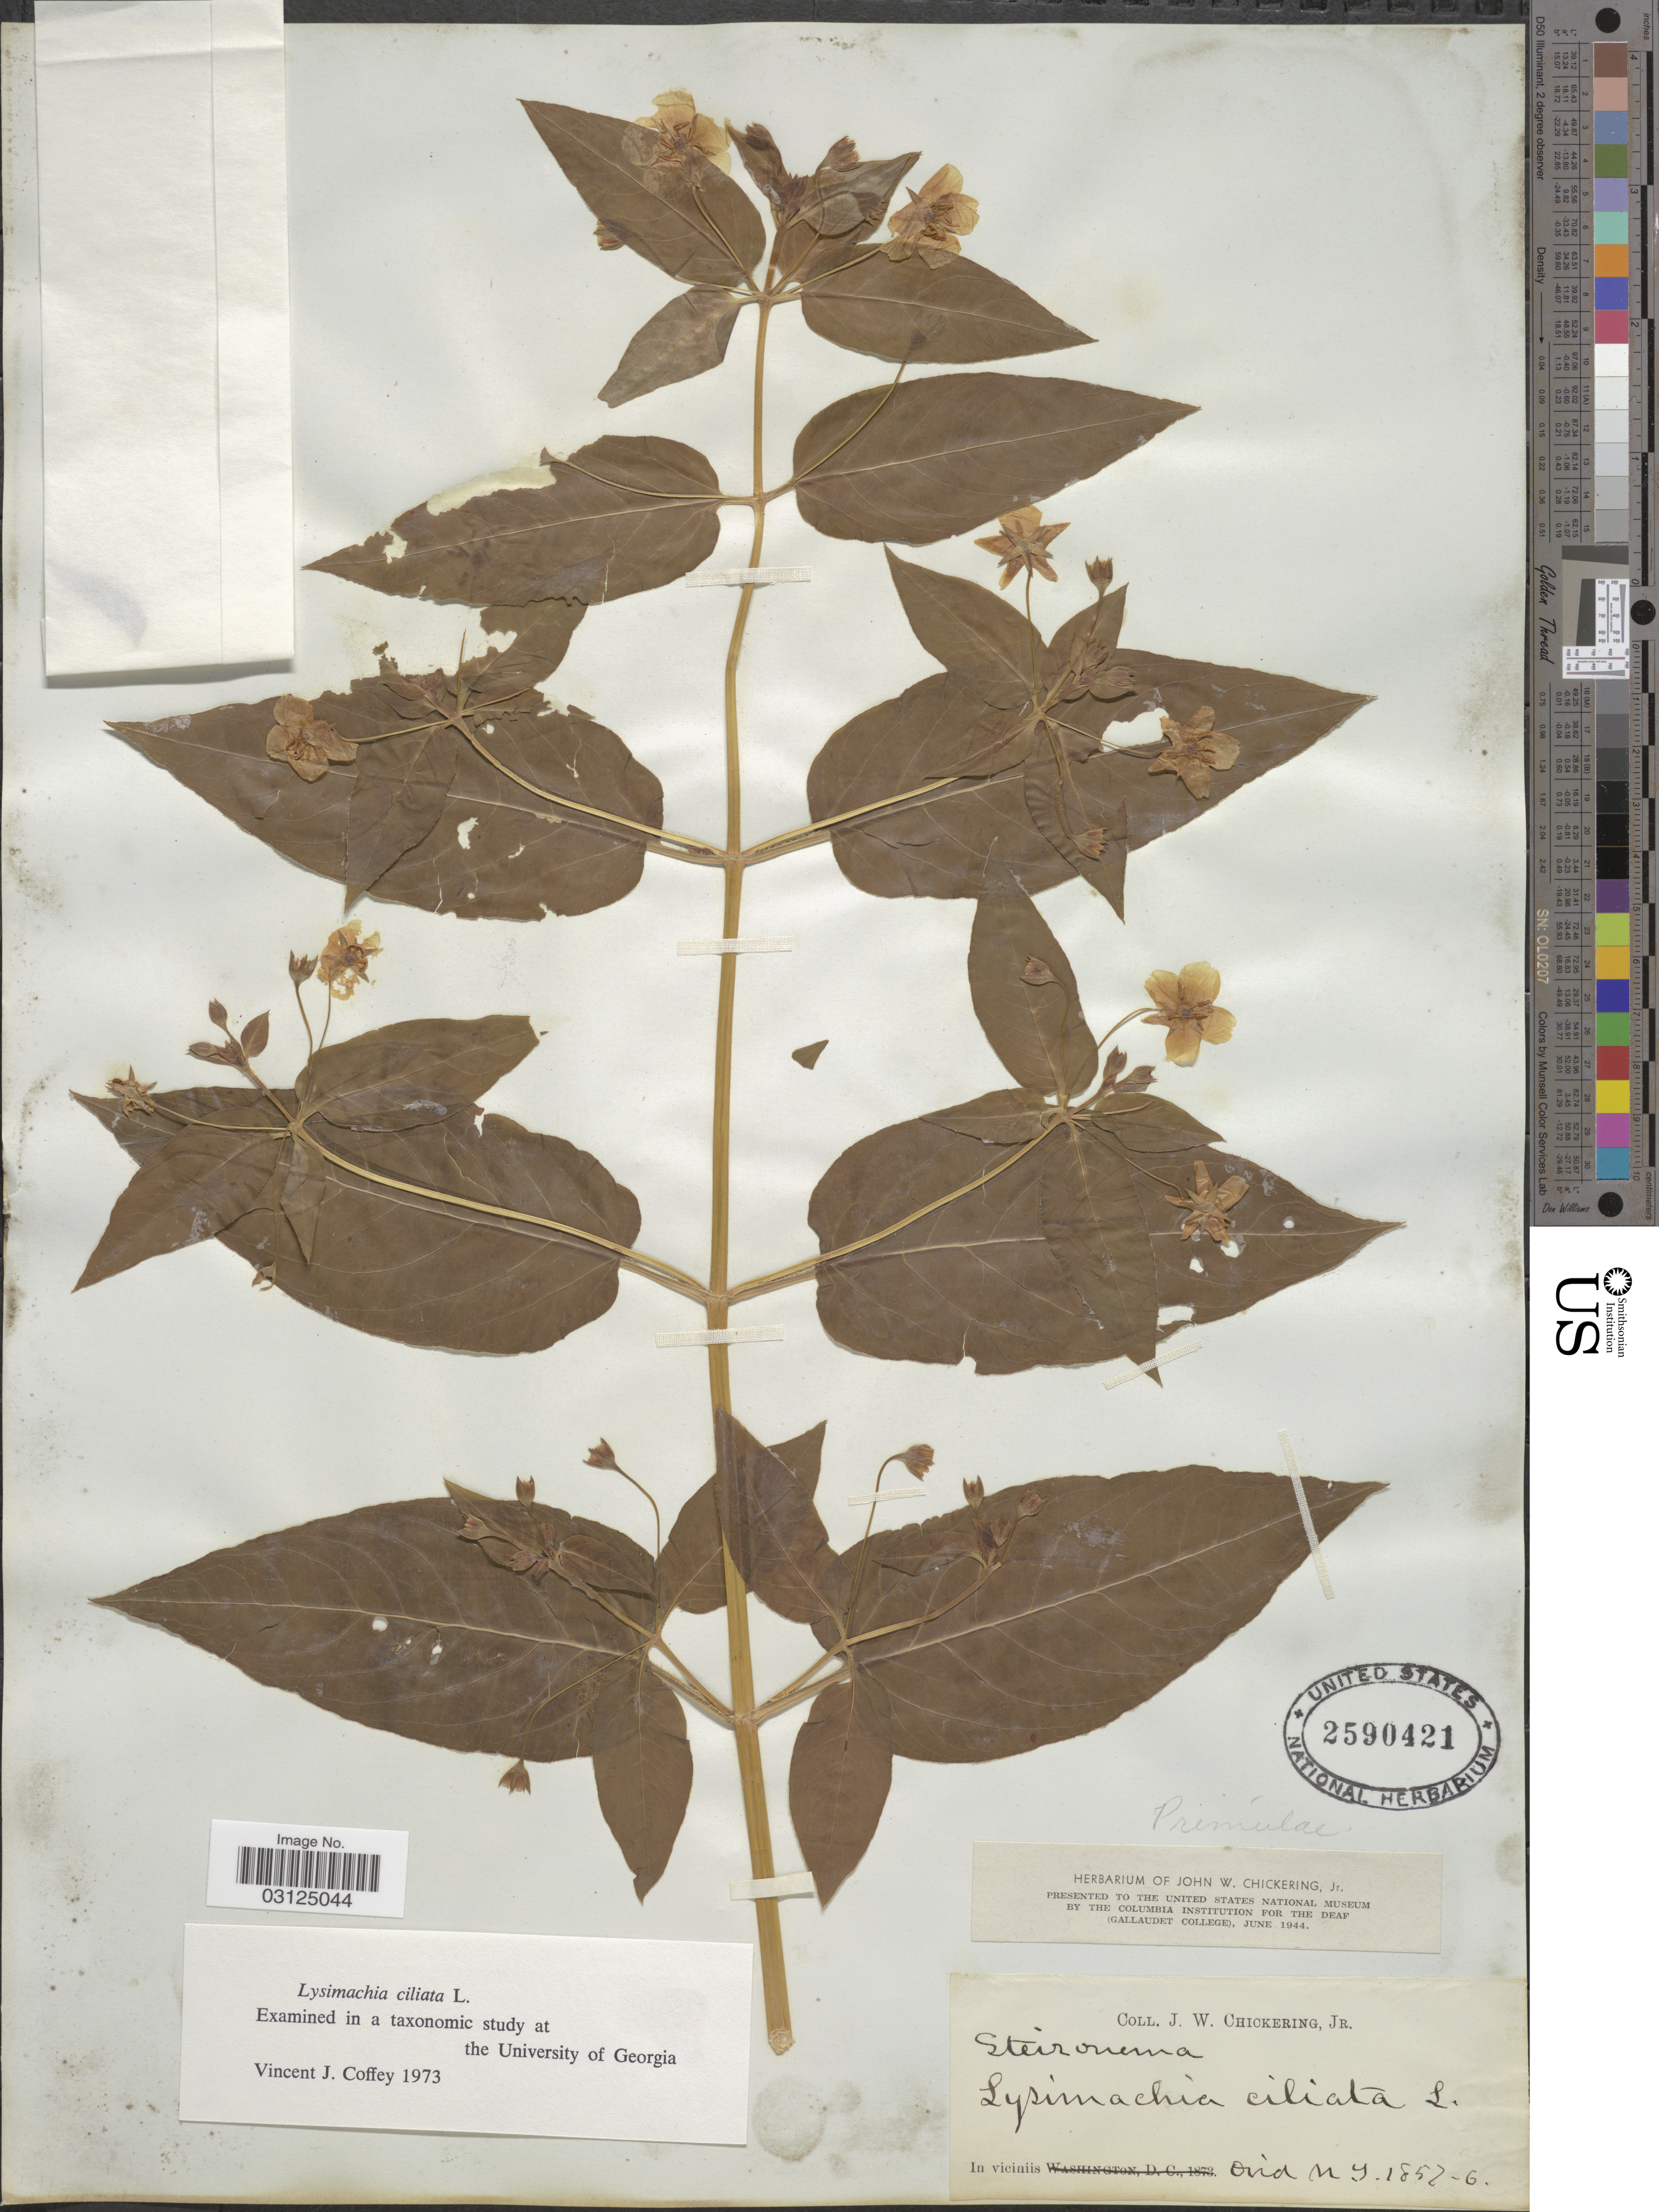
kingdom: Plantae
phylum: Tracheophyta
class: Magnoliopsida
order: Ericales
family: Primulaceae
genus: Lysimachia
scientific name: Lysimachia ciliata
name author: L.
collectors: J. W. Chickering Jr.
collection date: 1856/1857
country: United States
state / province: New York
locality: In viciniis Ovid.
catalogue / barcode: US 2590421